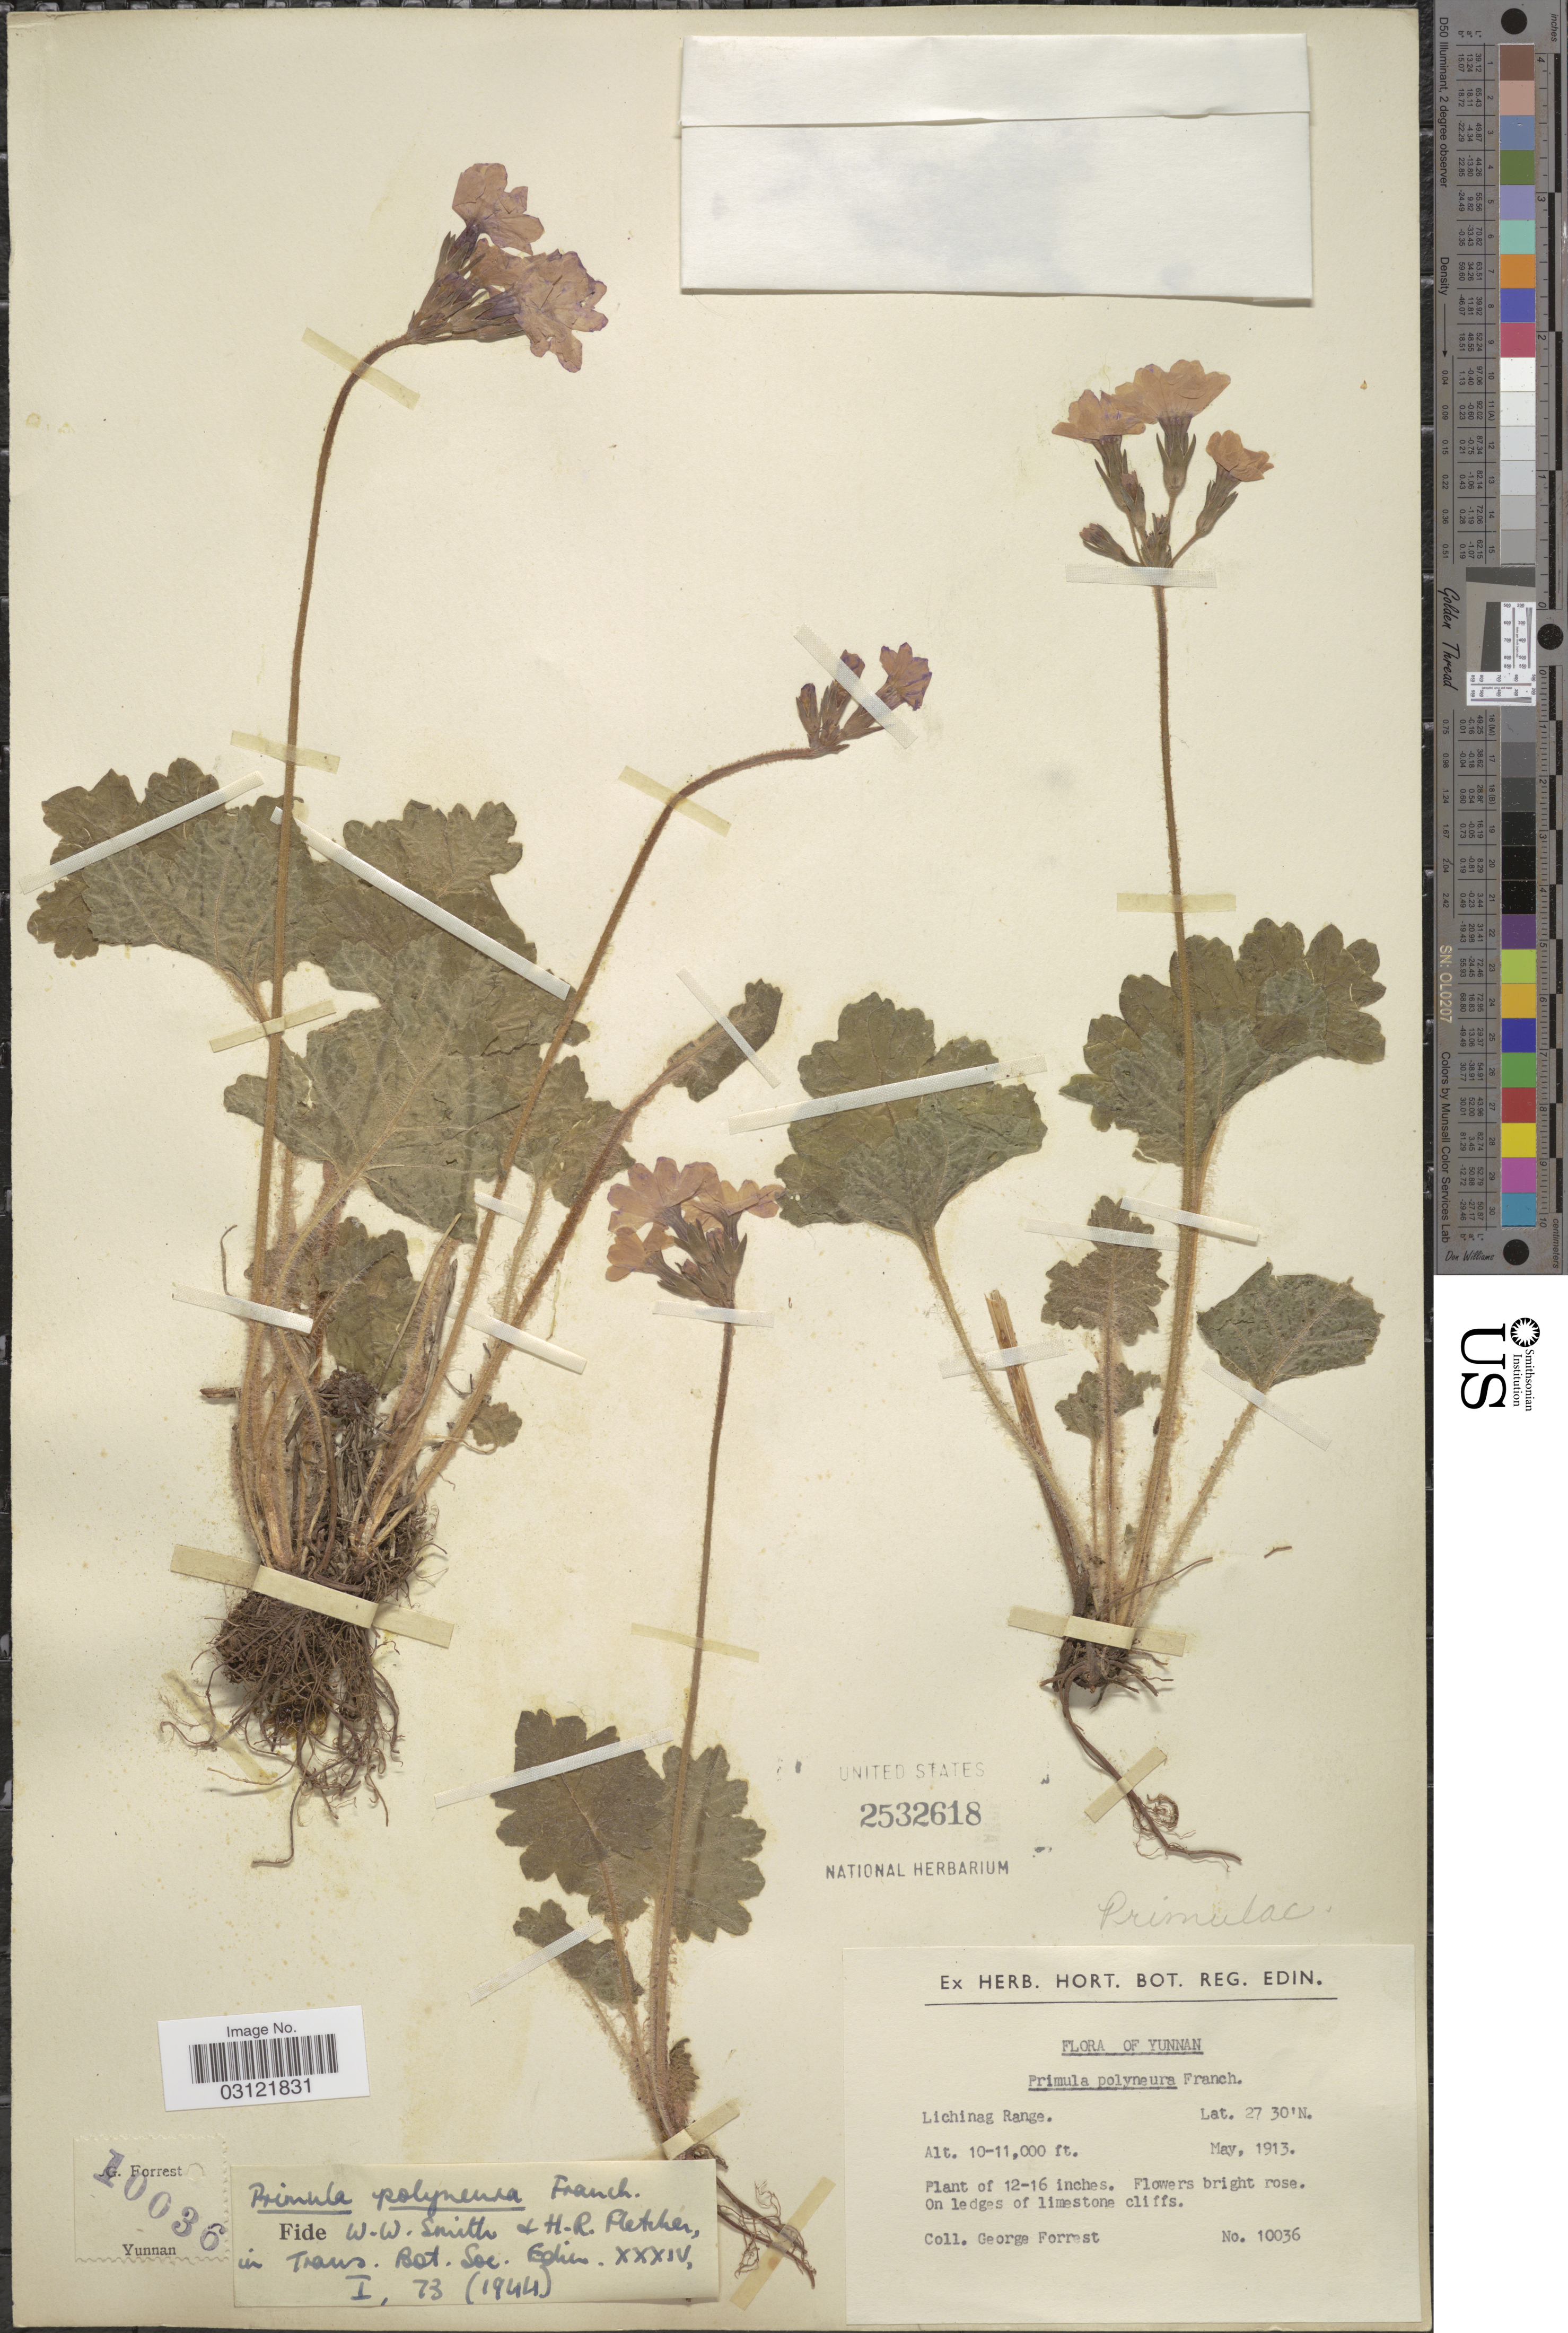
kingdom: Plantae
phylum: Tracheophyta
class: Magnoliopsida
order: Ericales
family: Primulaceae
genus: Primula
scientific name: Primula polyneura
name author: Franch.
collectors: G. Forrest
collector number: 10036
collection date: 1913-05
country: China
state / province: Yunnan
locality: Lichiang Range.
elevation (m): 3048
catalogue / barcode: US 2532618